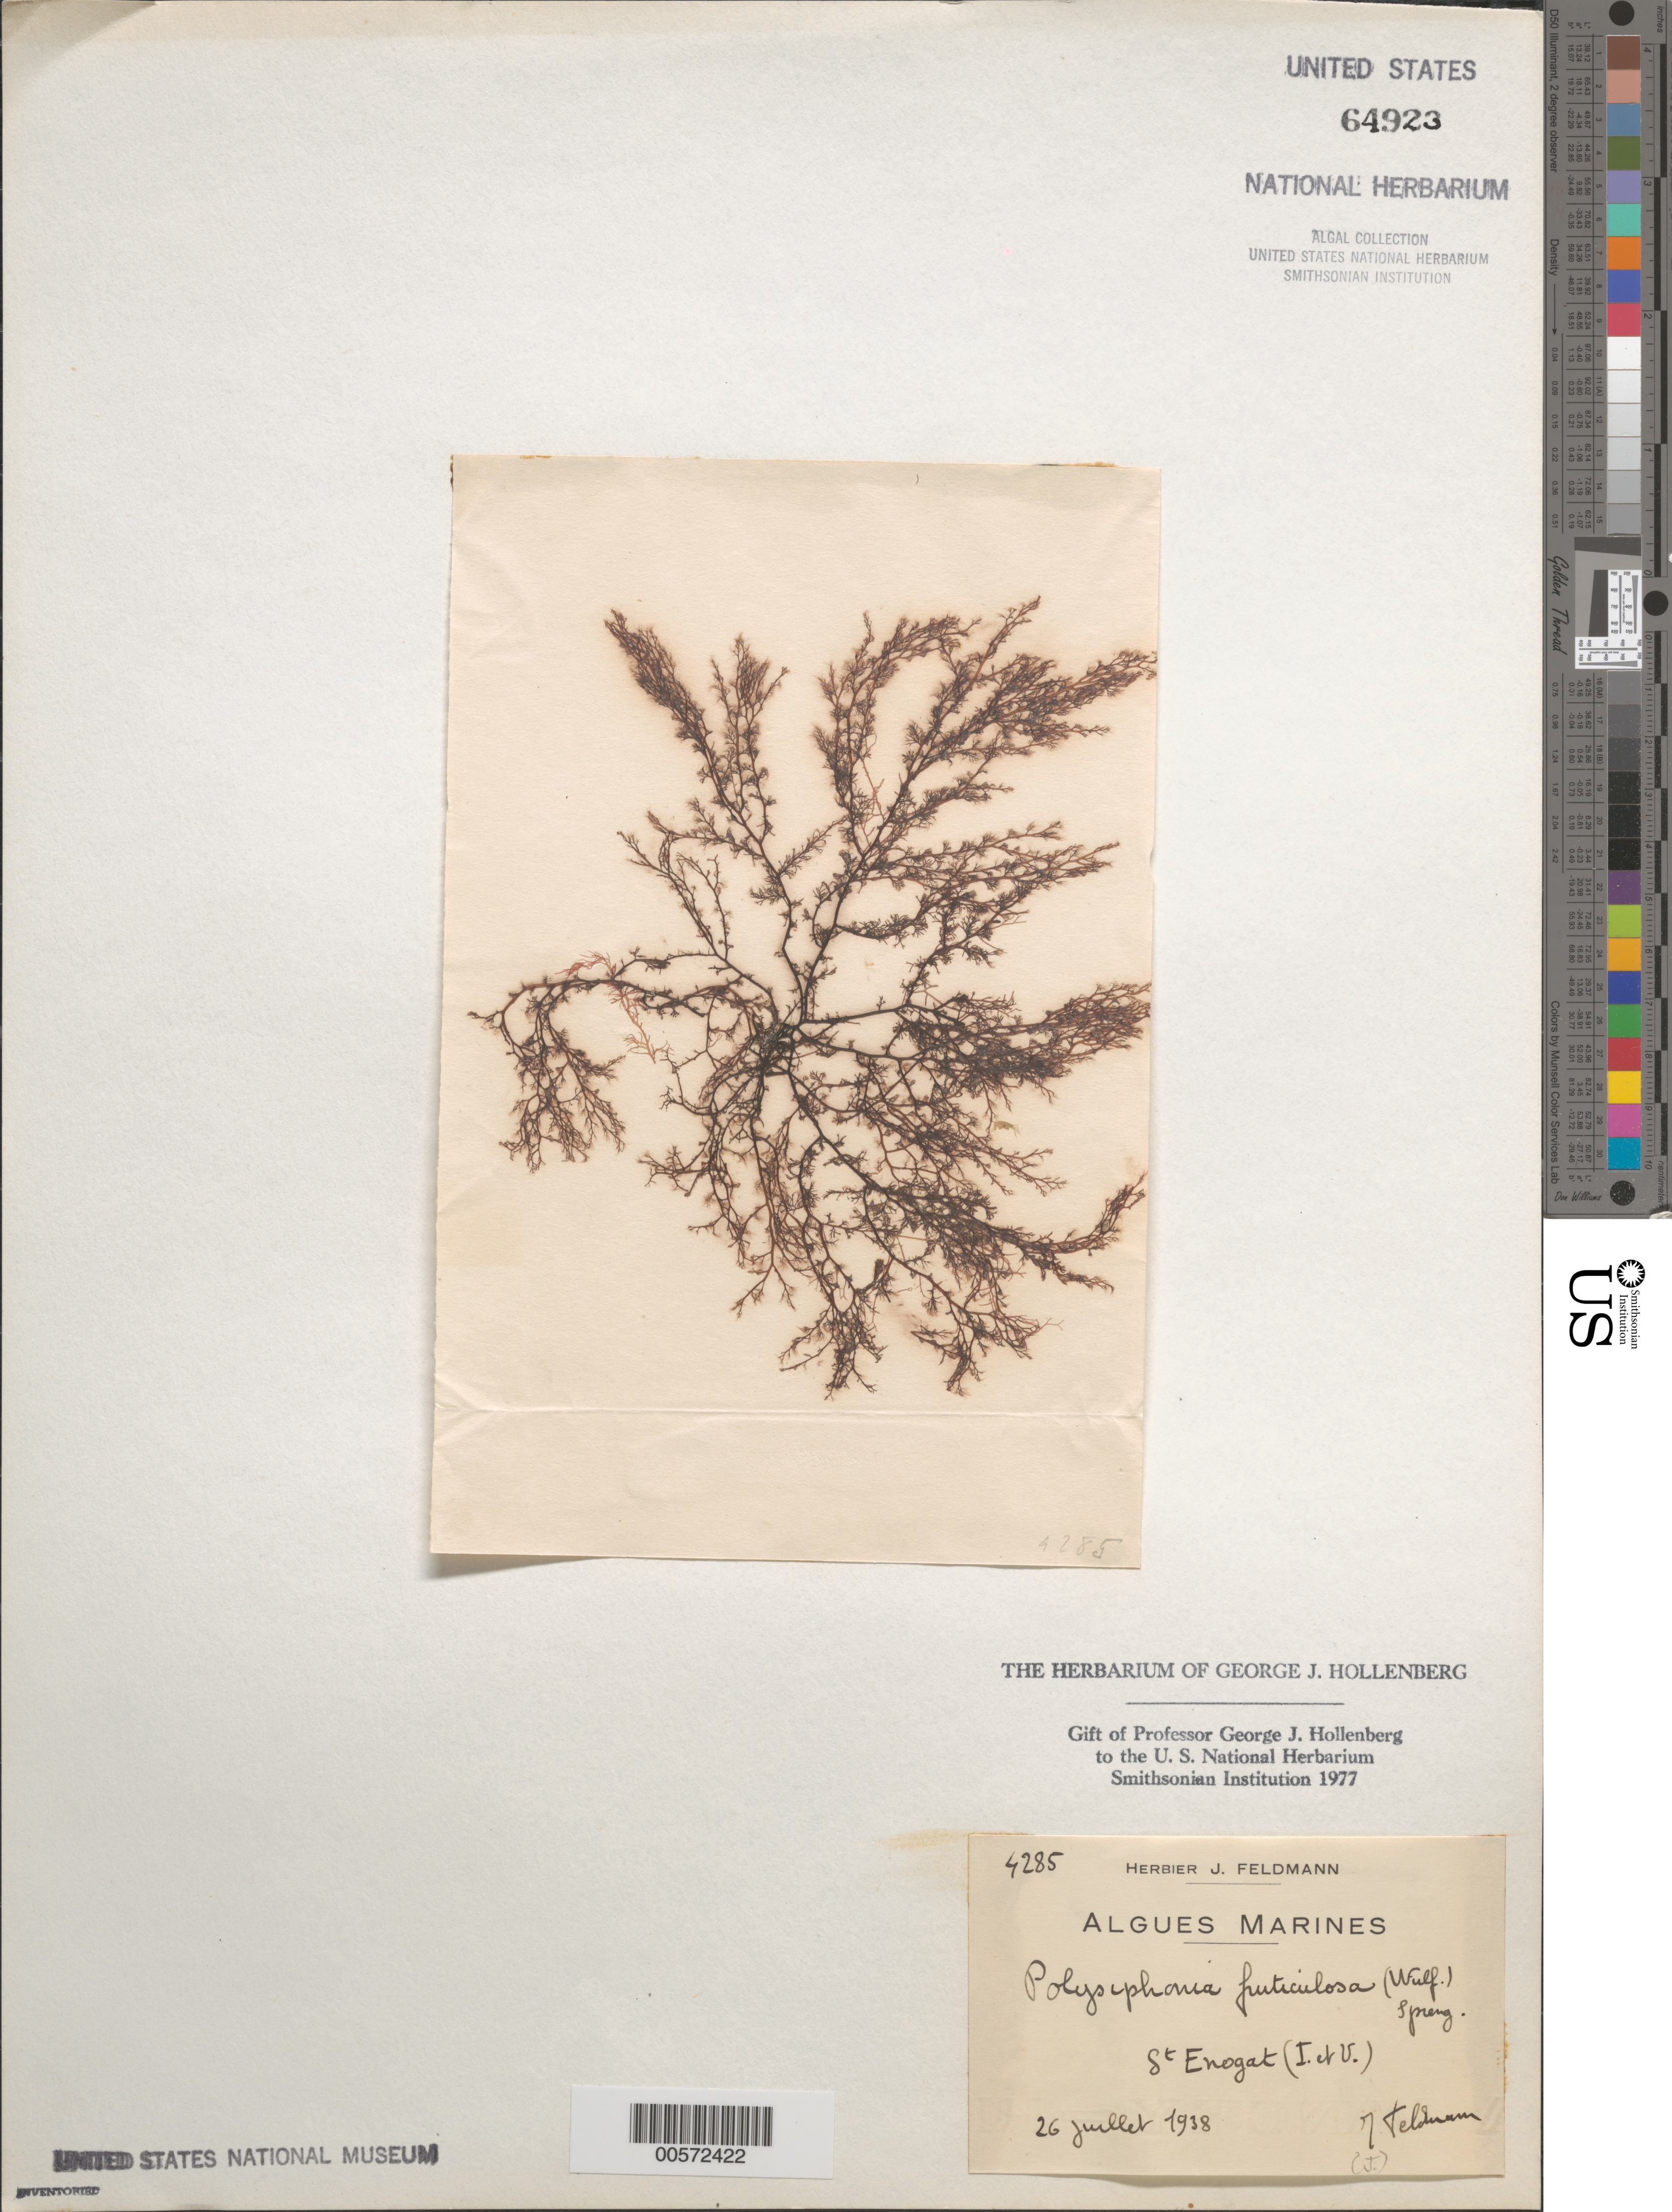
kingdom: Plantae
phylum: Rhodophyta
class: Florideophyceae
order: Ceramiales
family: Rhodomelaceae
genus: Polysiphonia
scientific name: Polysiphonia fruticulosa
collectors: J. Feldmann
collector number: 4285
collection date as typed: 26 Jul 1938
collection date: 1938-07-26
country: France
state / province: Bretagne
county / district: Ille-et-Vilaine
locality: St. Enogat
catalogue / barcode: US 64923